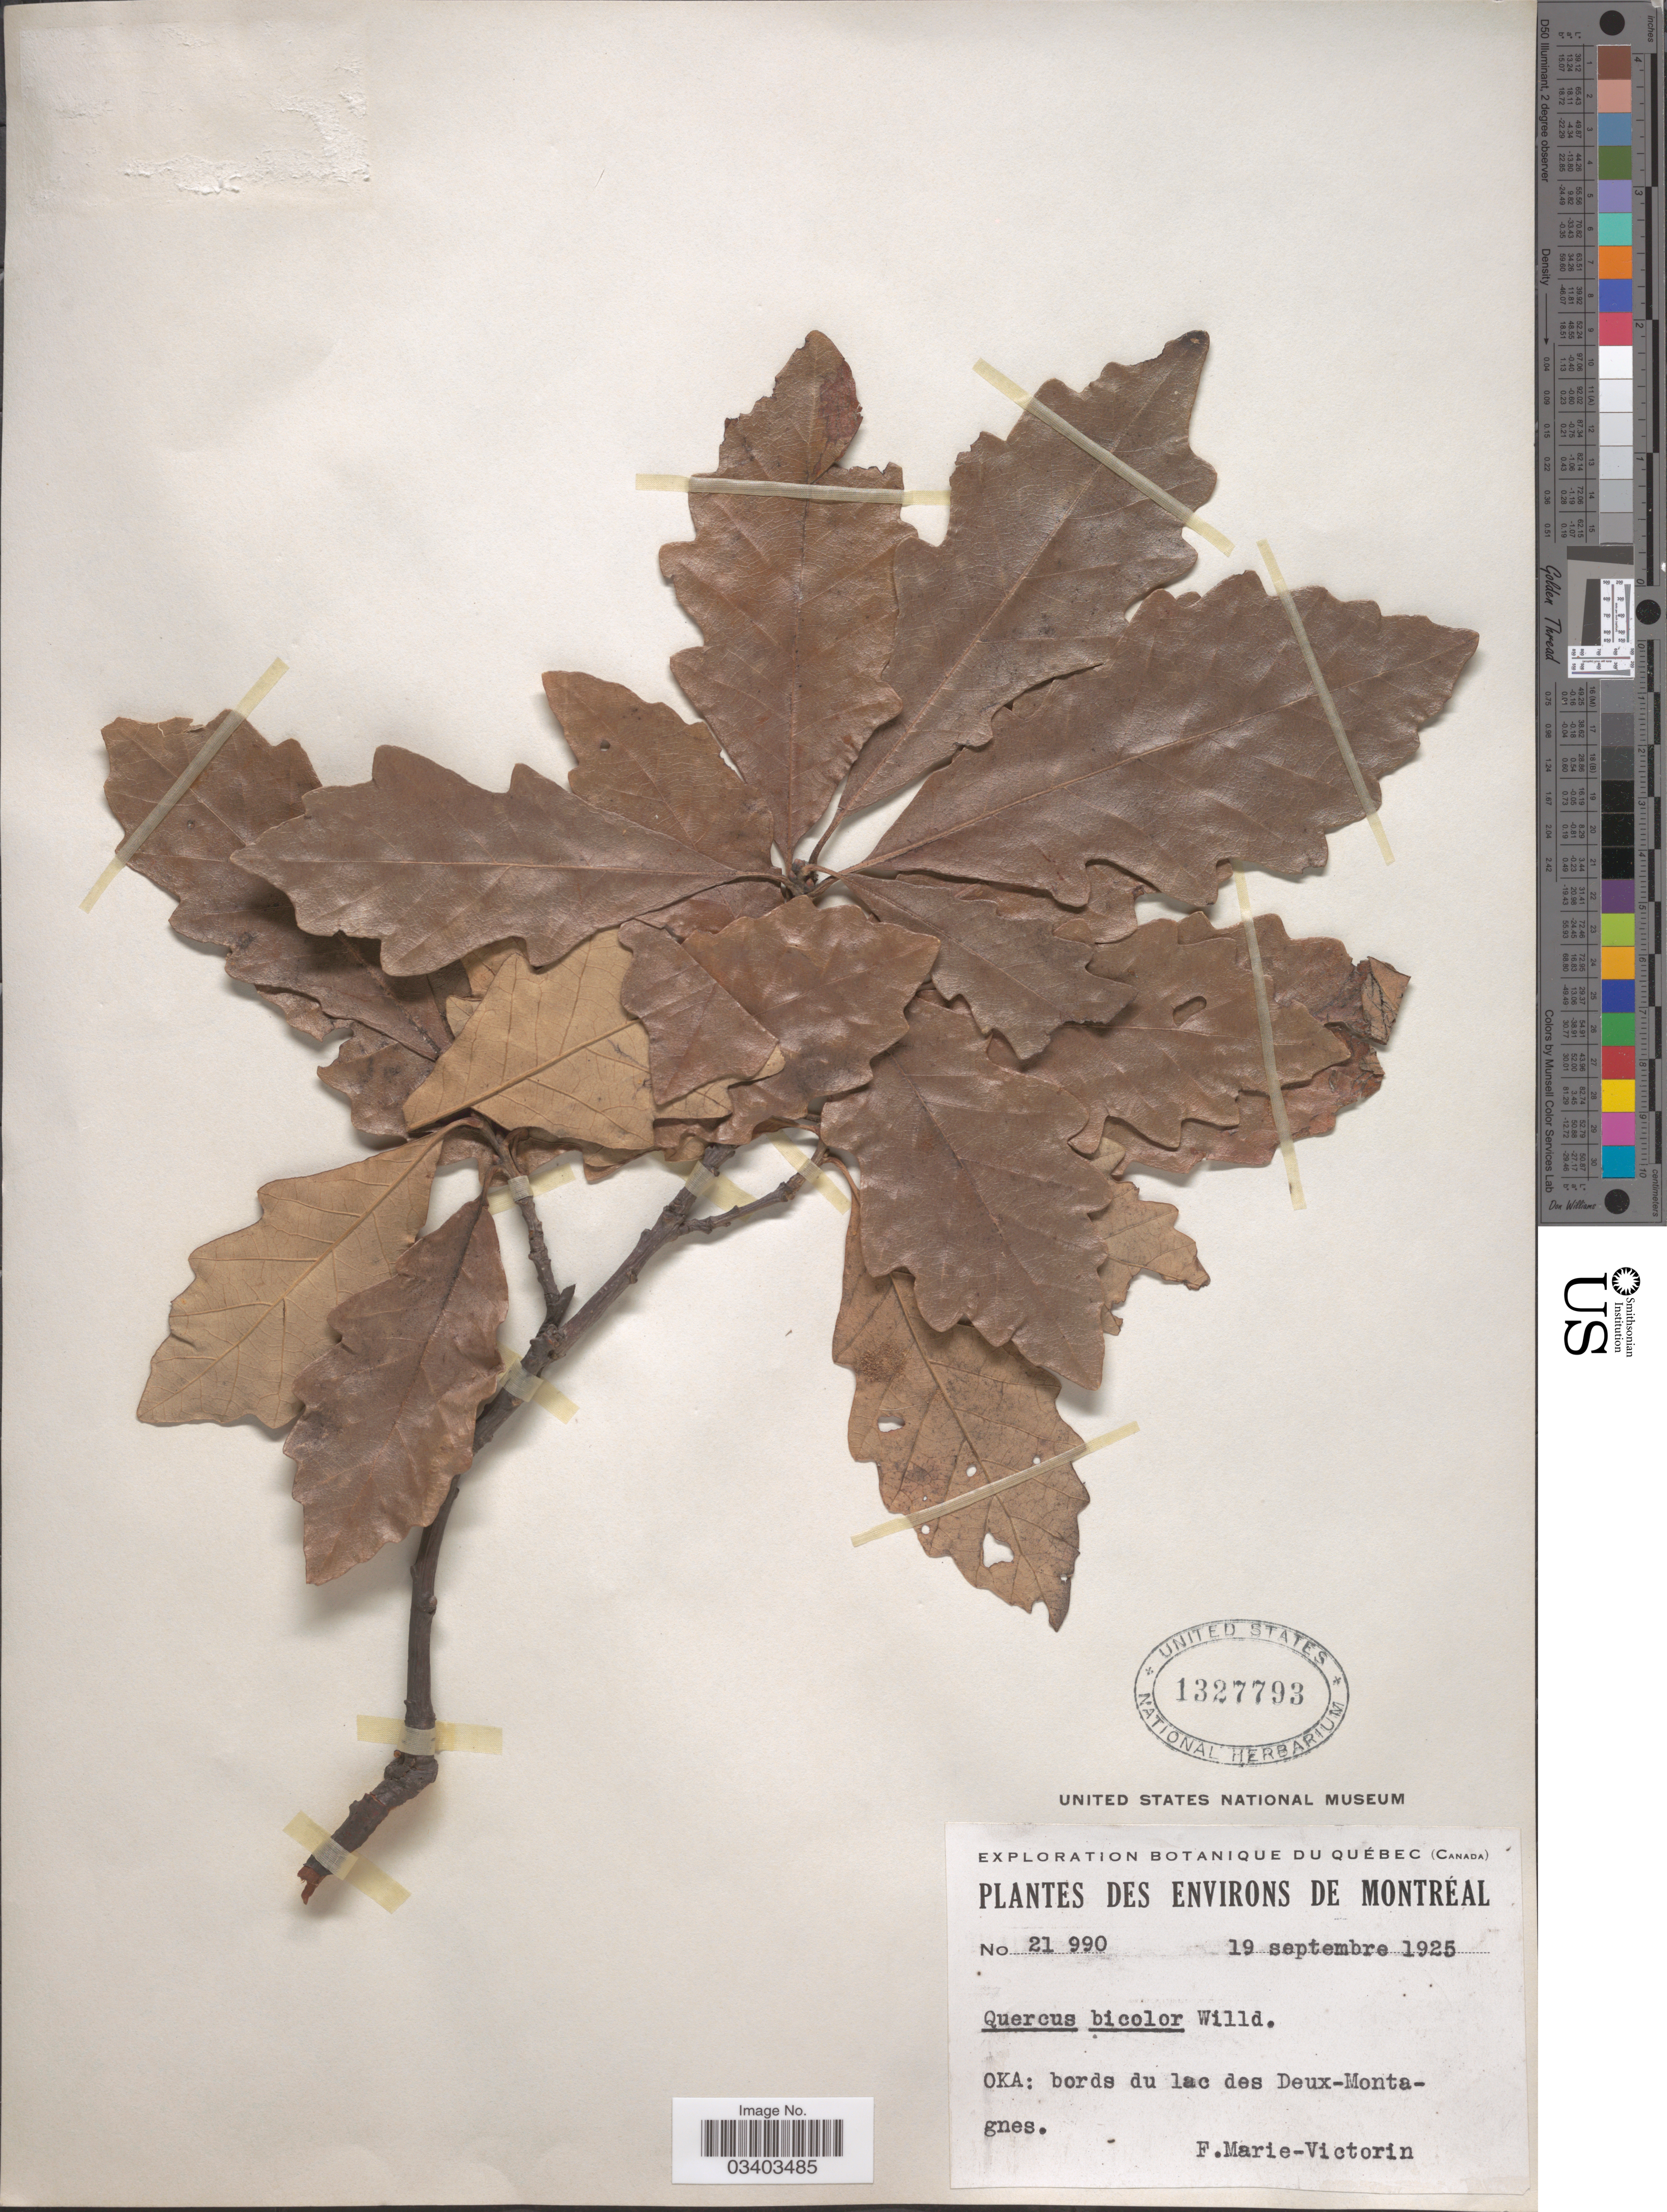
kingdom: Plantae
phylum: Tracheophyta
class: Magnoliopsida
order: Fagales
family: Fagaceae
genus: Quercus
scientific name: Quercus bicolor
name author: Willd.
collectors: F. Marie-Victorin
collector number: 21990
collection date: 1925-09-19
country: Canada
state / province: Quebec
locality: Environs de Montréal. Oka: bords du lac des Deux-Montagnes.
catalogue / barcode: US 1327793